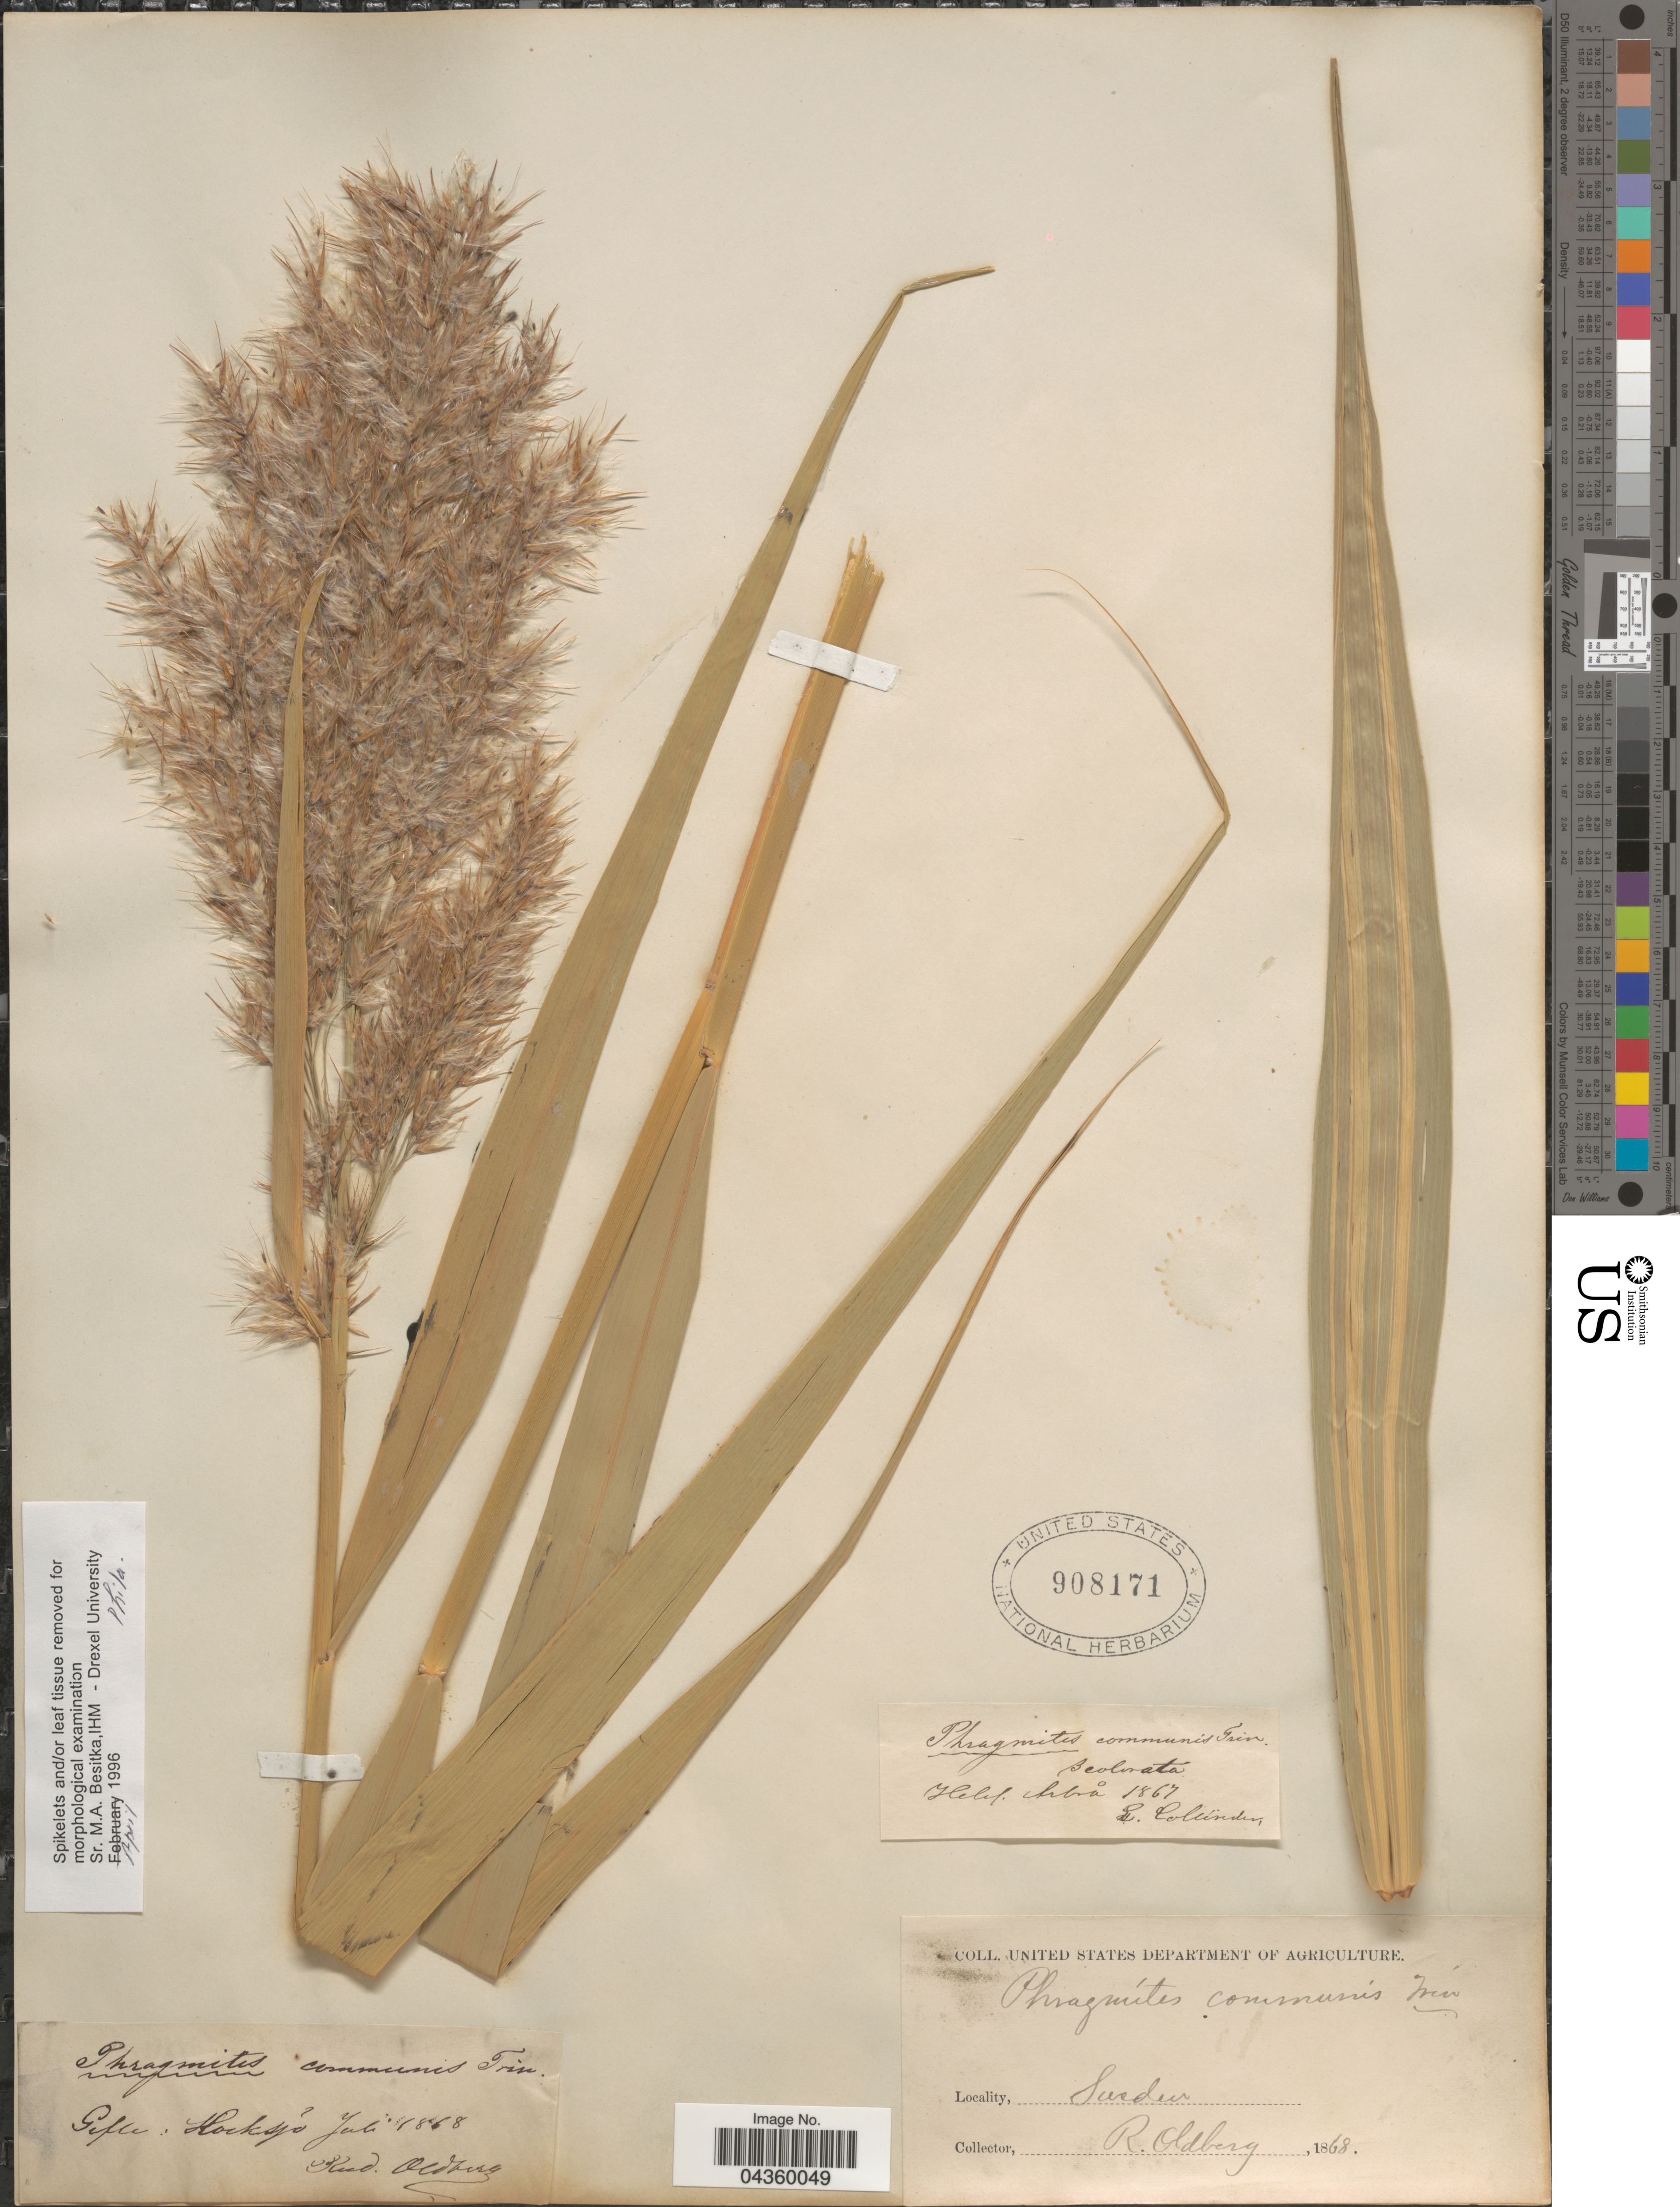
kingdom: Plantae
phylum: Tracheophyta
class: Liliopsida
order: Poales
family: Poaceae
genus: Phragmites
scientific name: Phragmites australis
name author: (Cav.) Trin. ex Steud.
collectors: R. Oldberg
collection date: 1868-07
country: Sweden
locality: Gefle: Hocksjö.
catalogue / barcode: US 908171